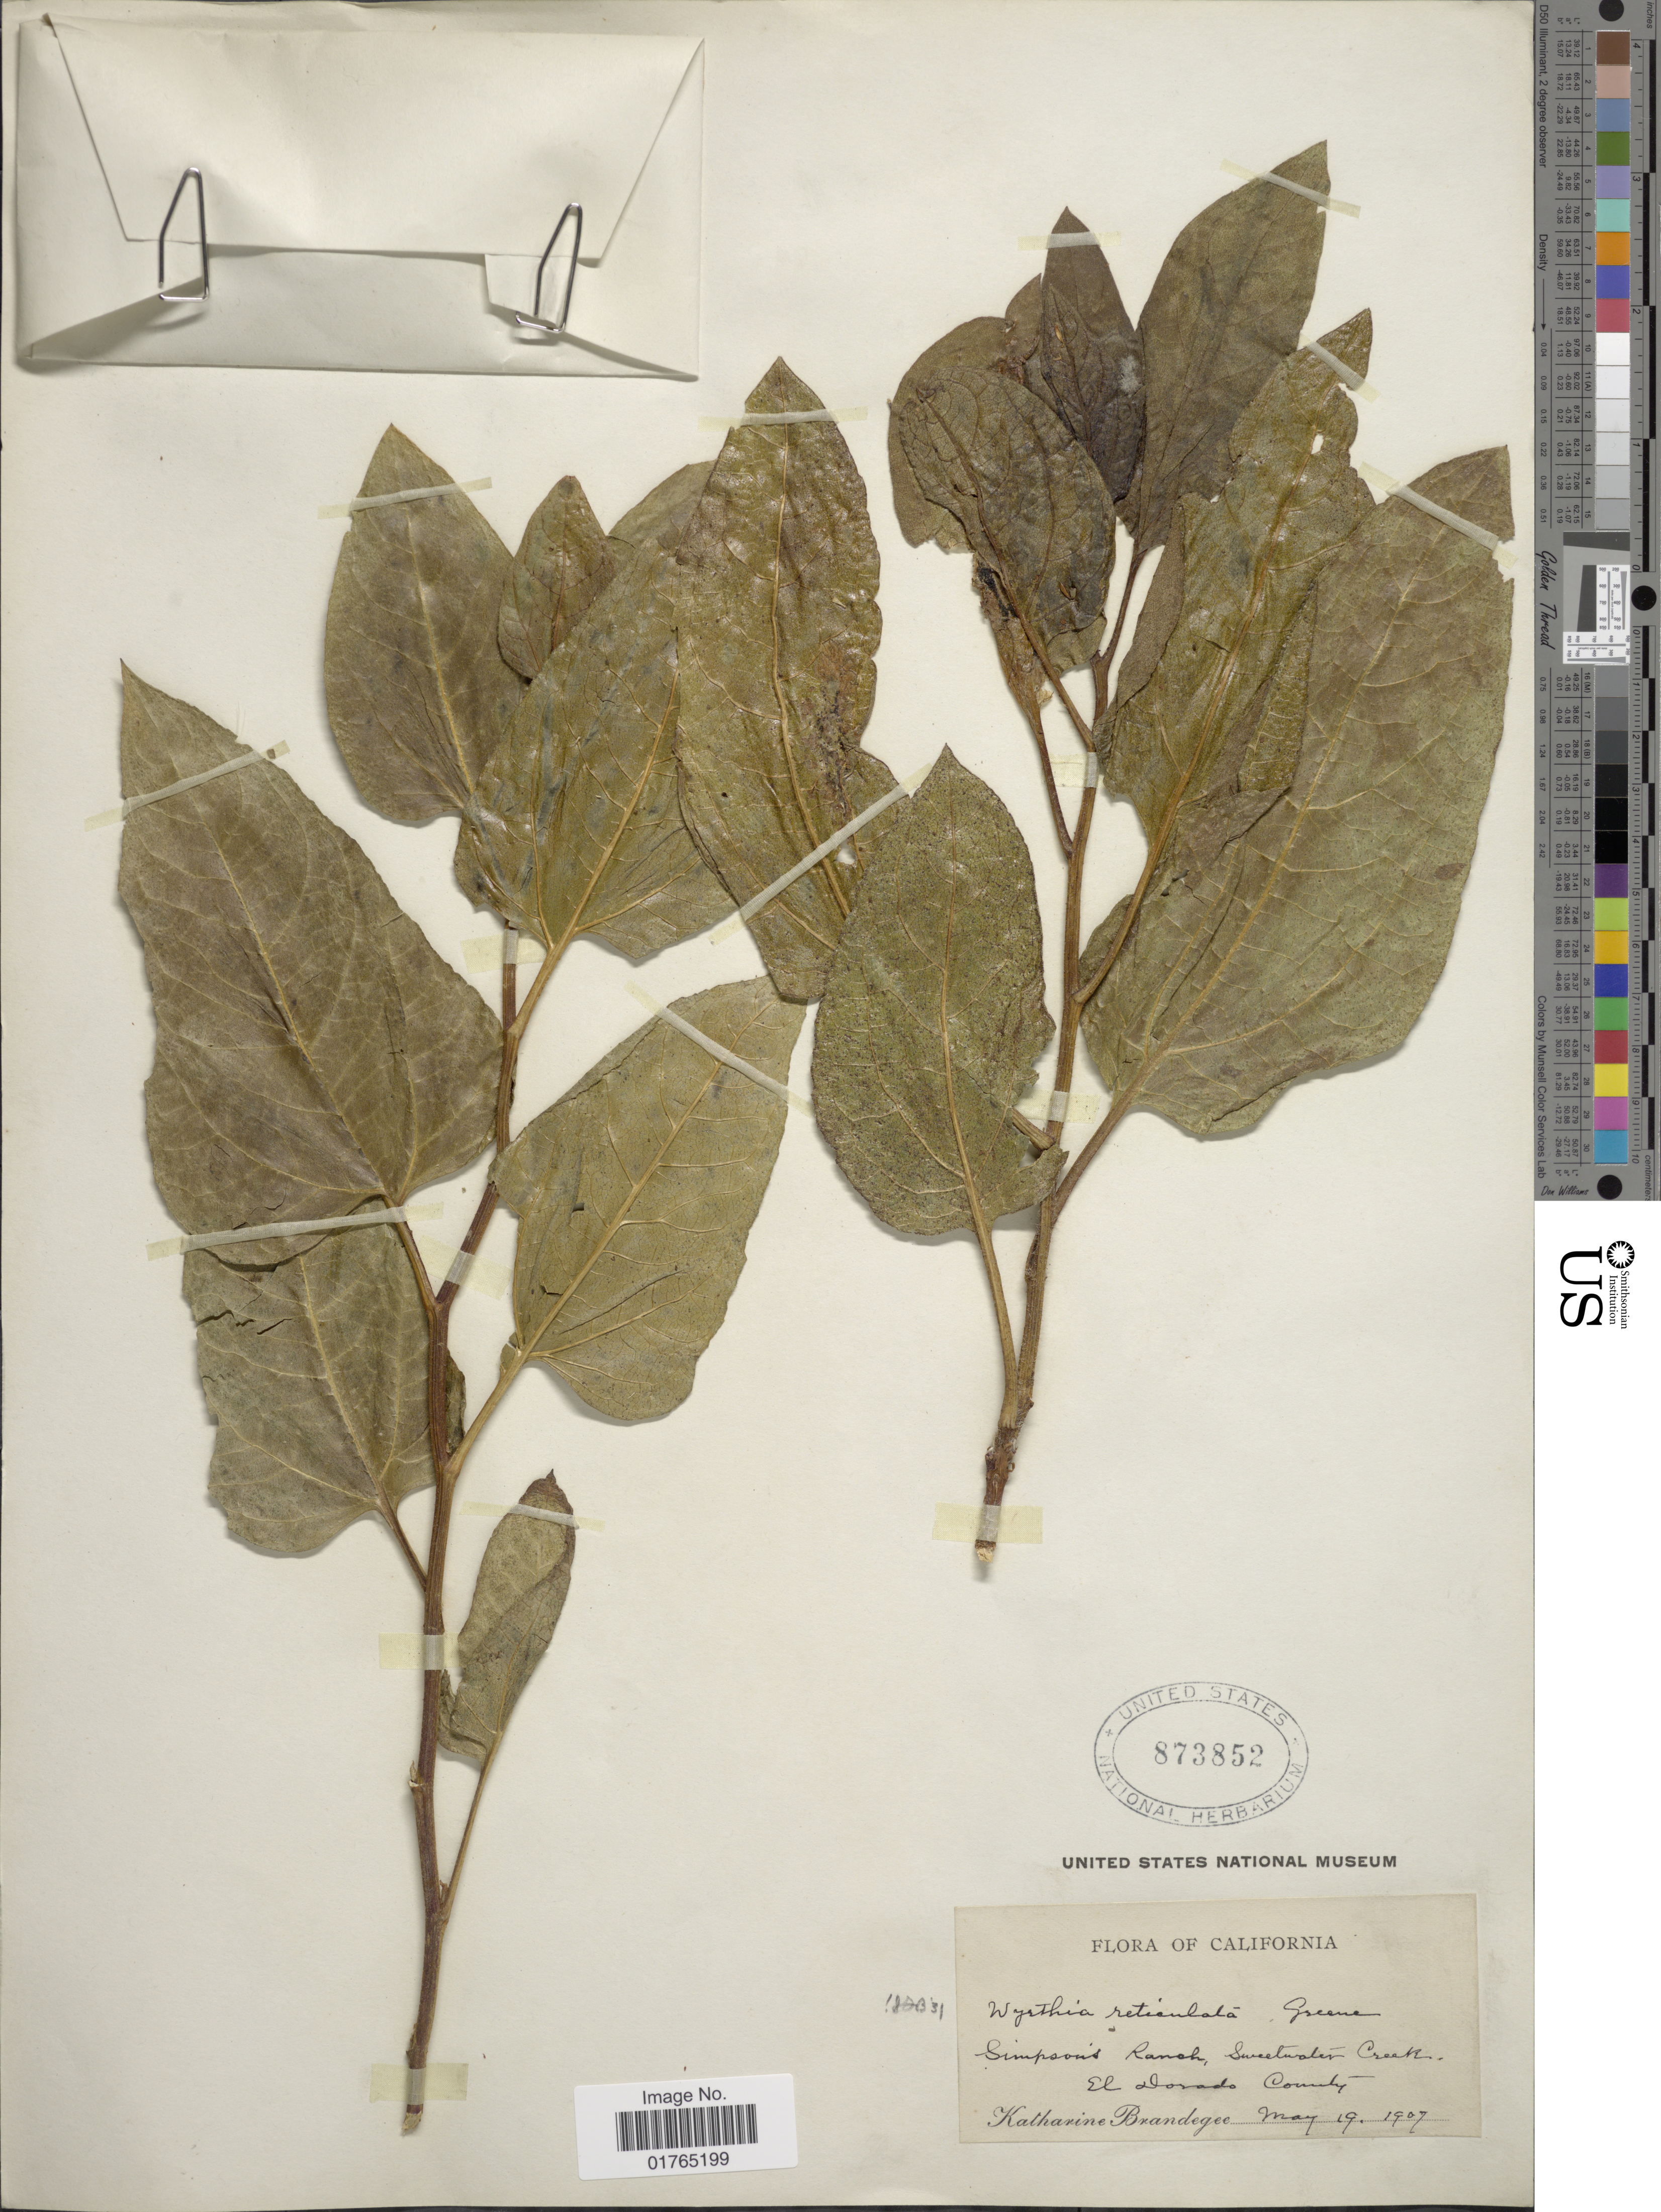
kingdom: Plantae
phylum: Tracheophyta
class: Magnoliopsida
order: Asterales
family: Asteraceae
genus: Wyethia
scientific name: Wyethia reticulata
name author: Greene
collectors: M. K. Brandegee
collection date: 1907-05-19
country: United States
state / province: California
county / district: El Dorado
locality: Simpsons Rach, Sweetwater Creek, El Dorado County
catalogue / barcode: US 873852